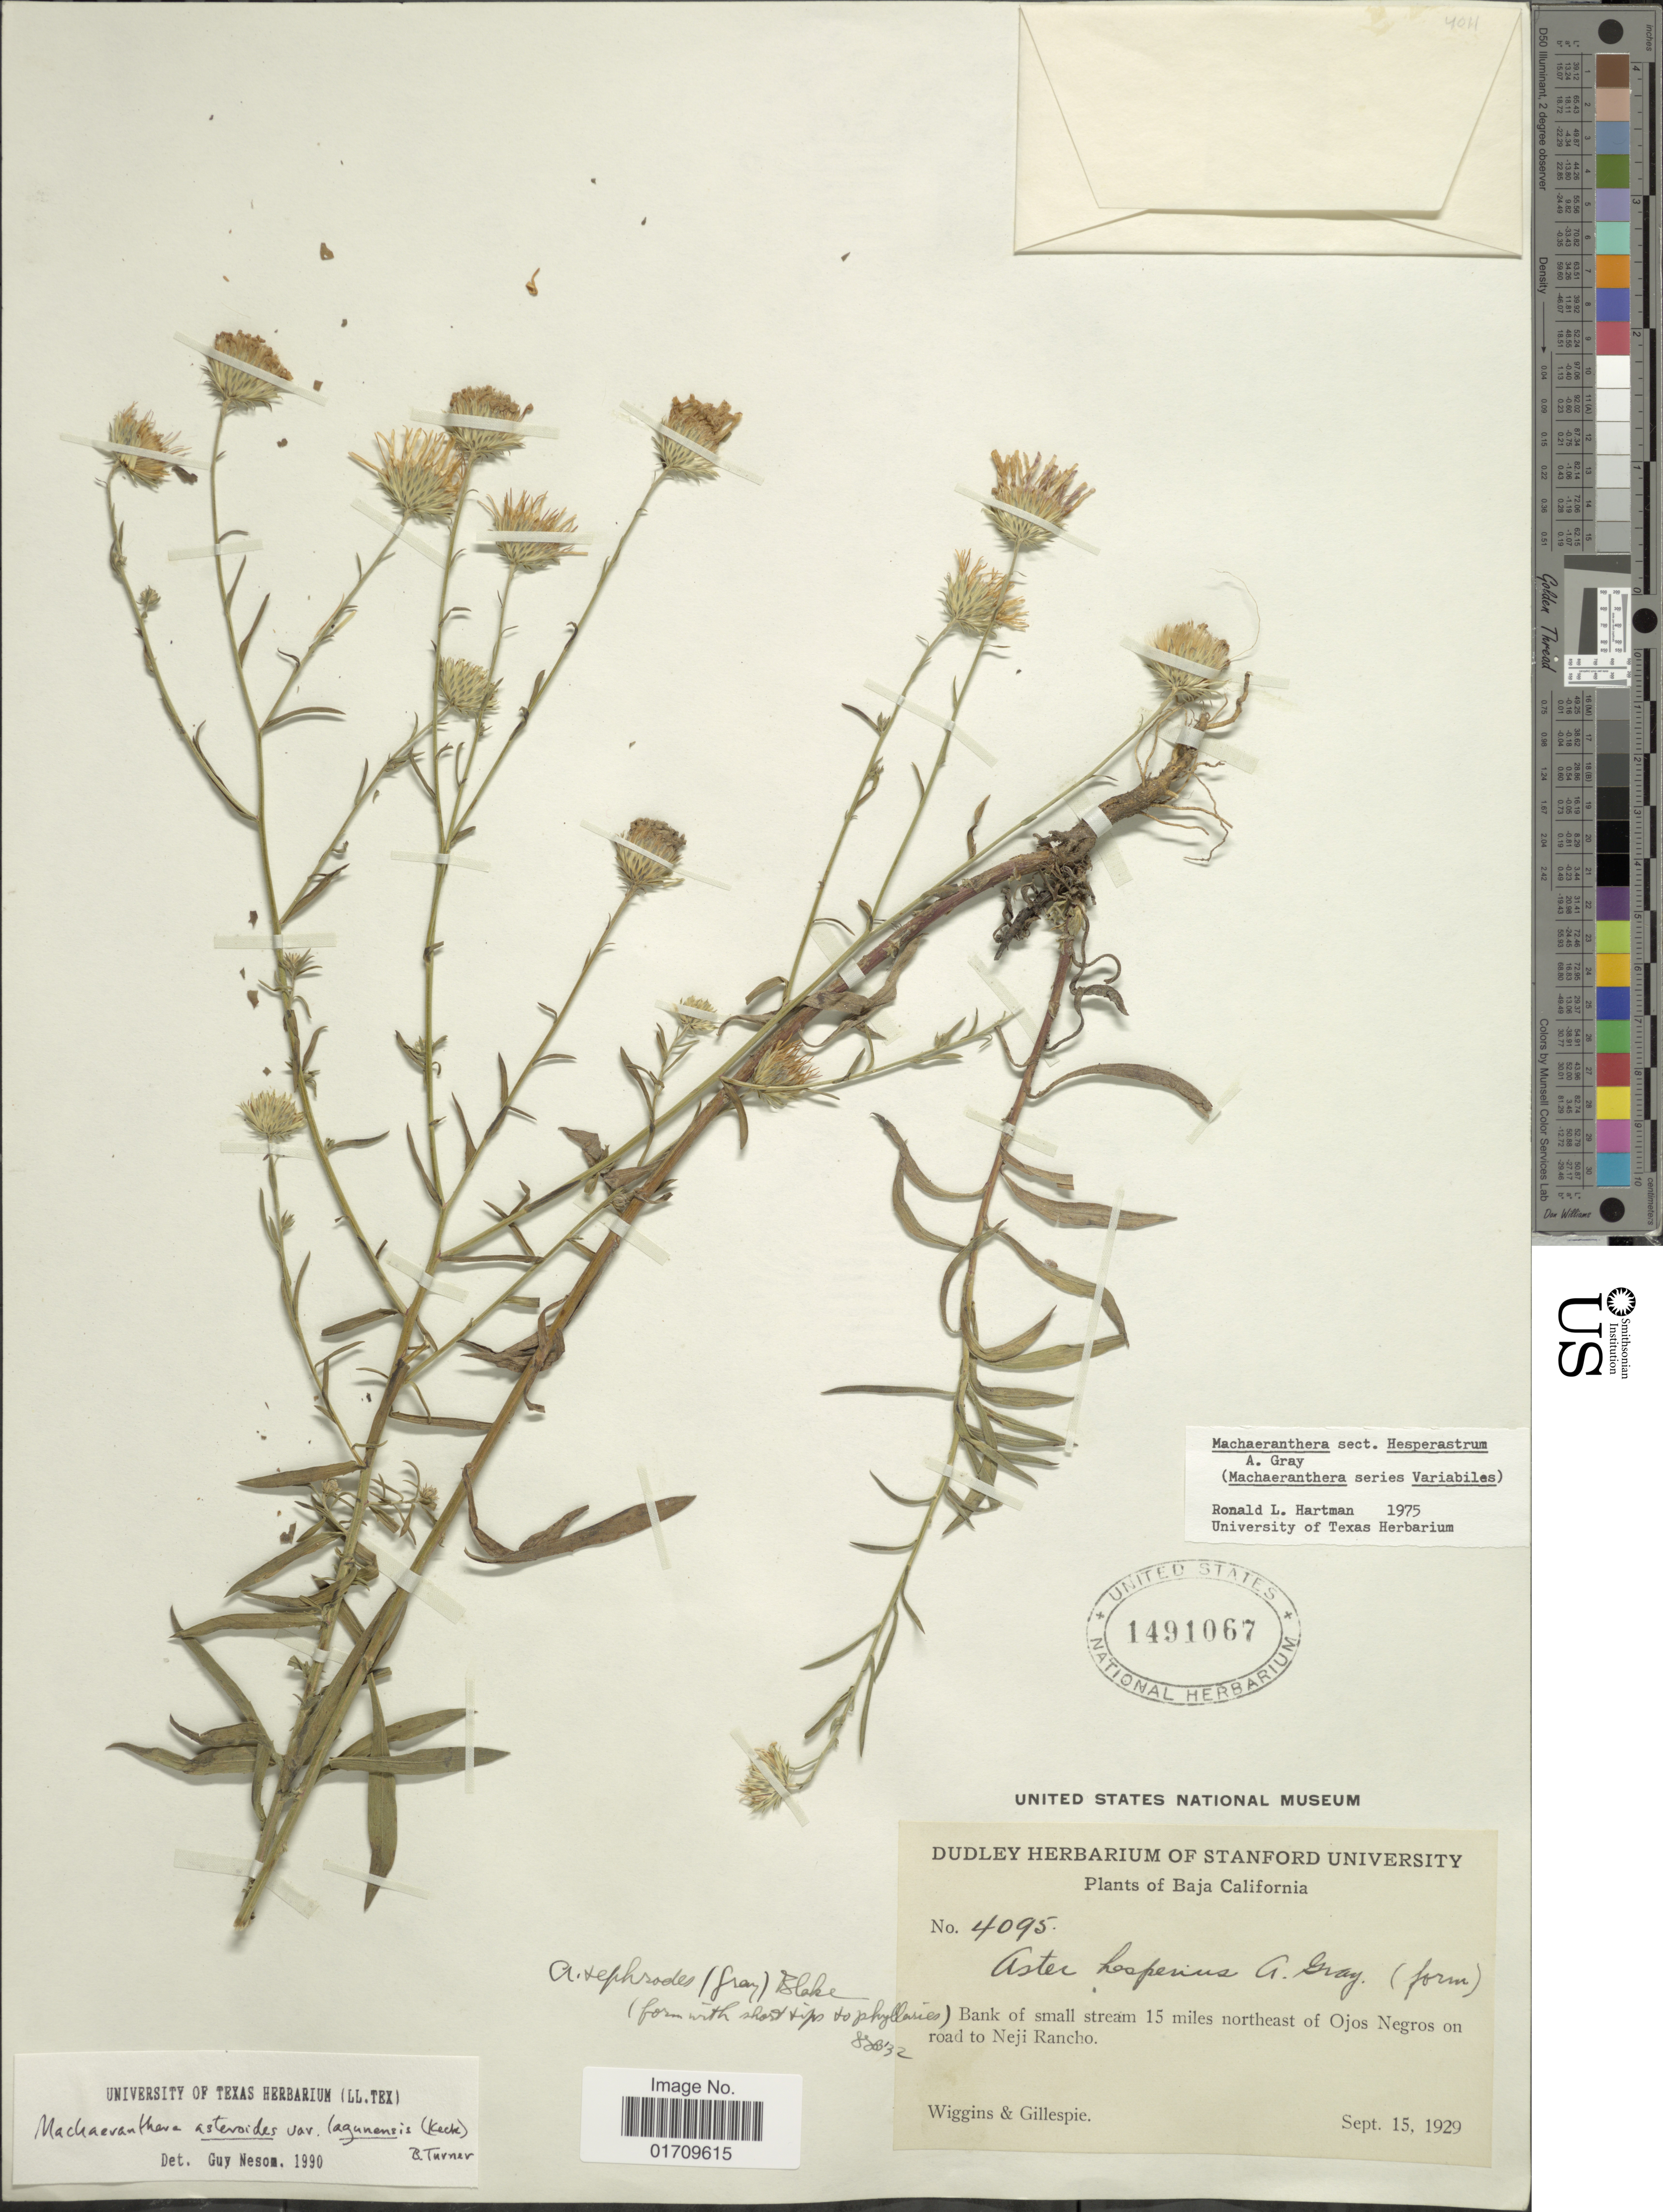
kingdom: Plantae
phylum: Tracheophyta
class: Magnoliopsida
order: Asterales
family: Asteraceae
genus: Machaeranthera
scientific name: Machaeranthera asteroides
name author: (Torr.) Greene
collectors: -- Wiggins & -- Gillespie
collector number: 4095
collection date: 1929-09-15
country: Mexico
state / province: Baja California Norte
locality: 15 miles northeast of Ojos Negros on road to Neji Rancho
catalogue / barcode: US 1491067